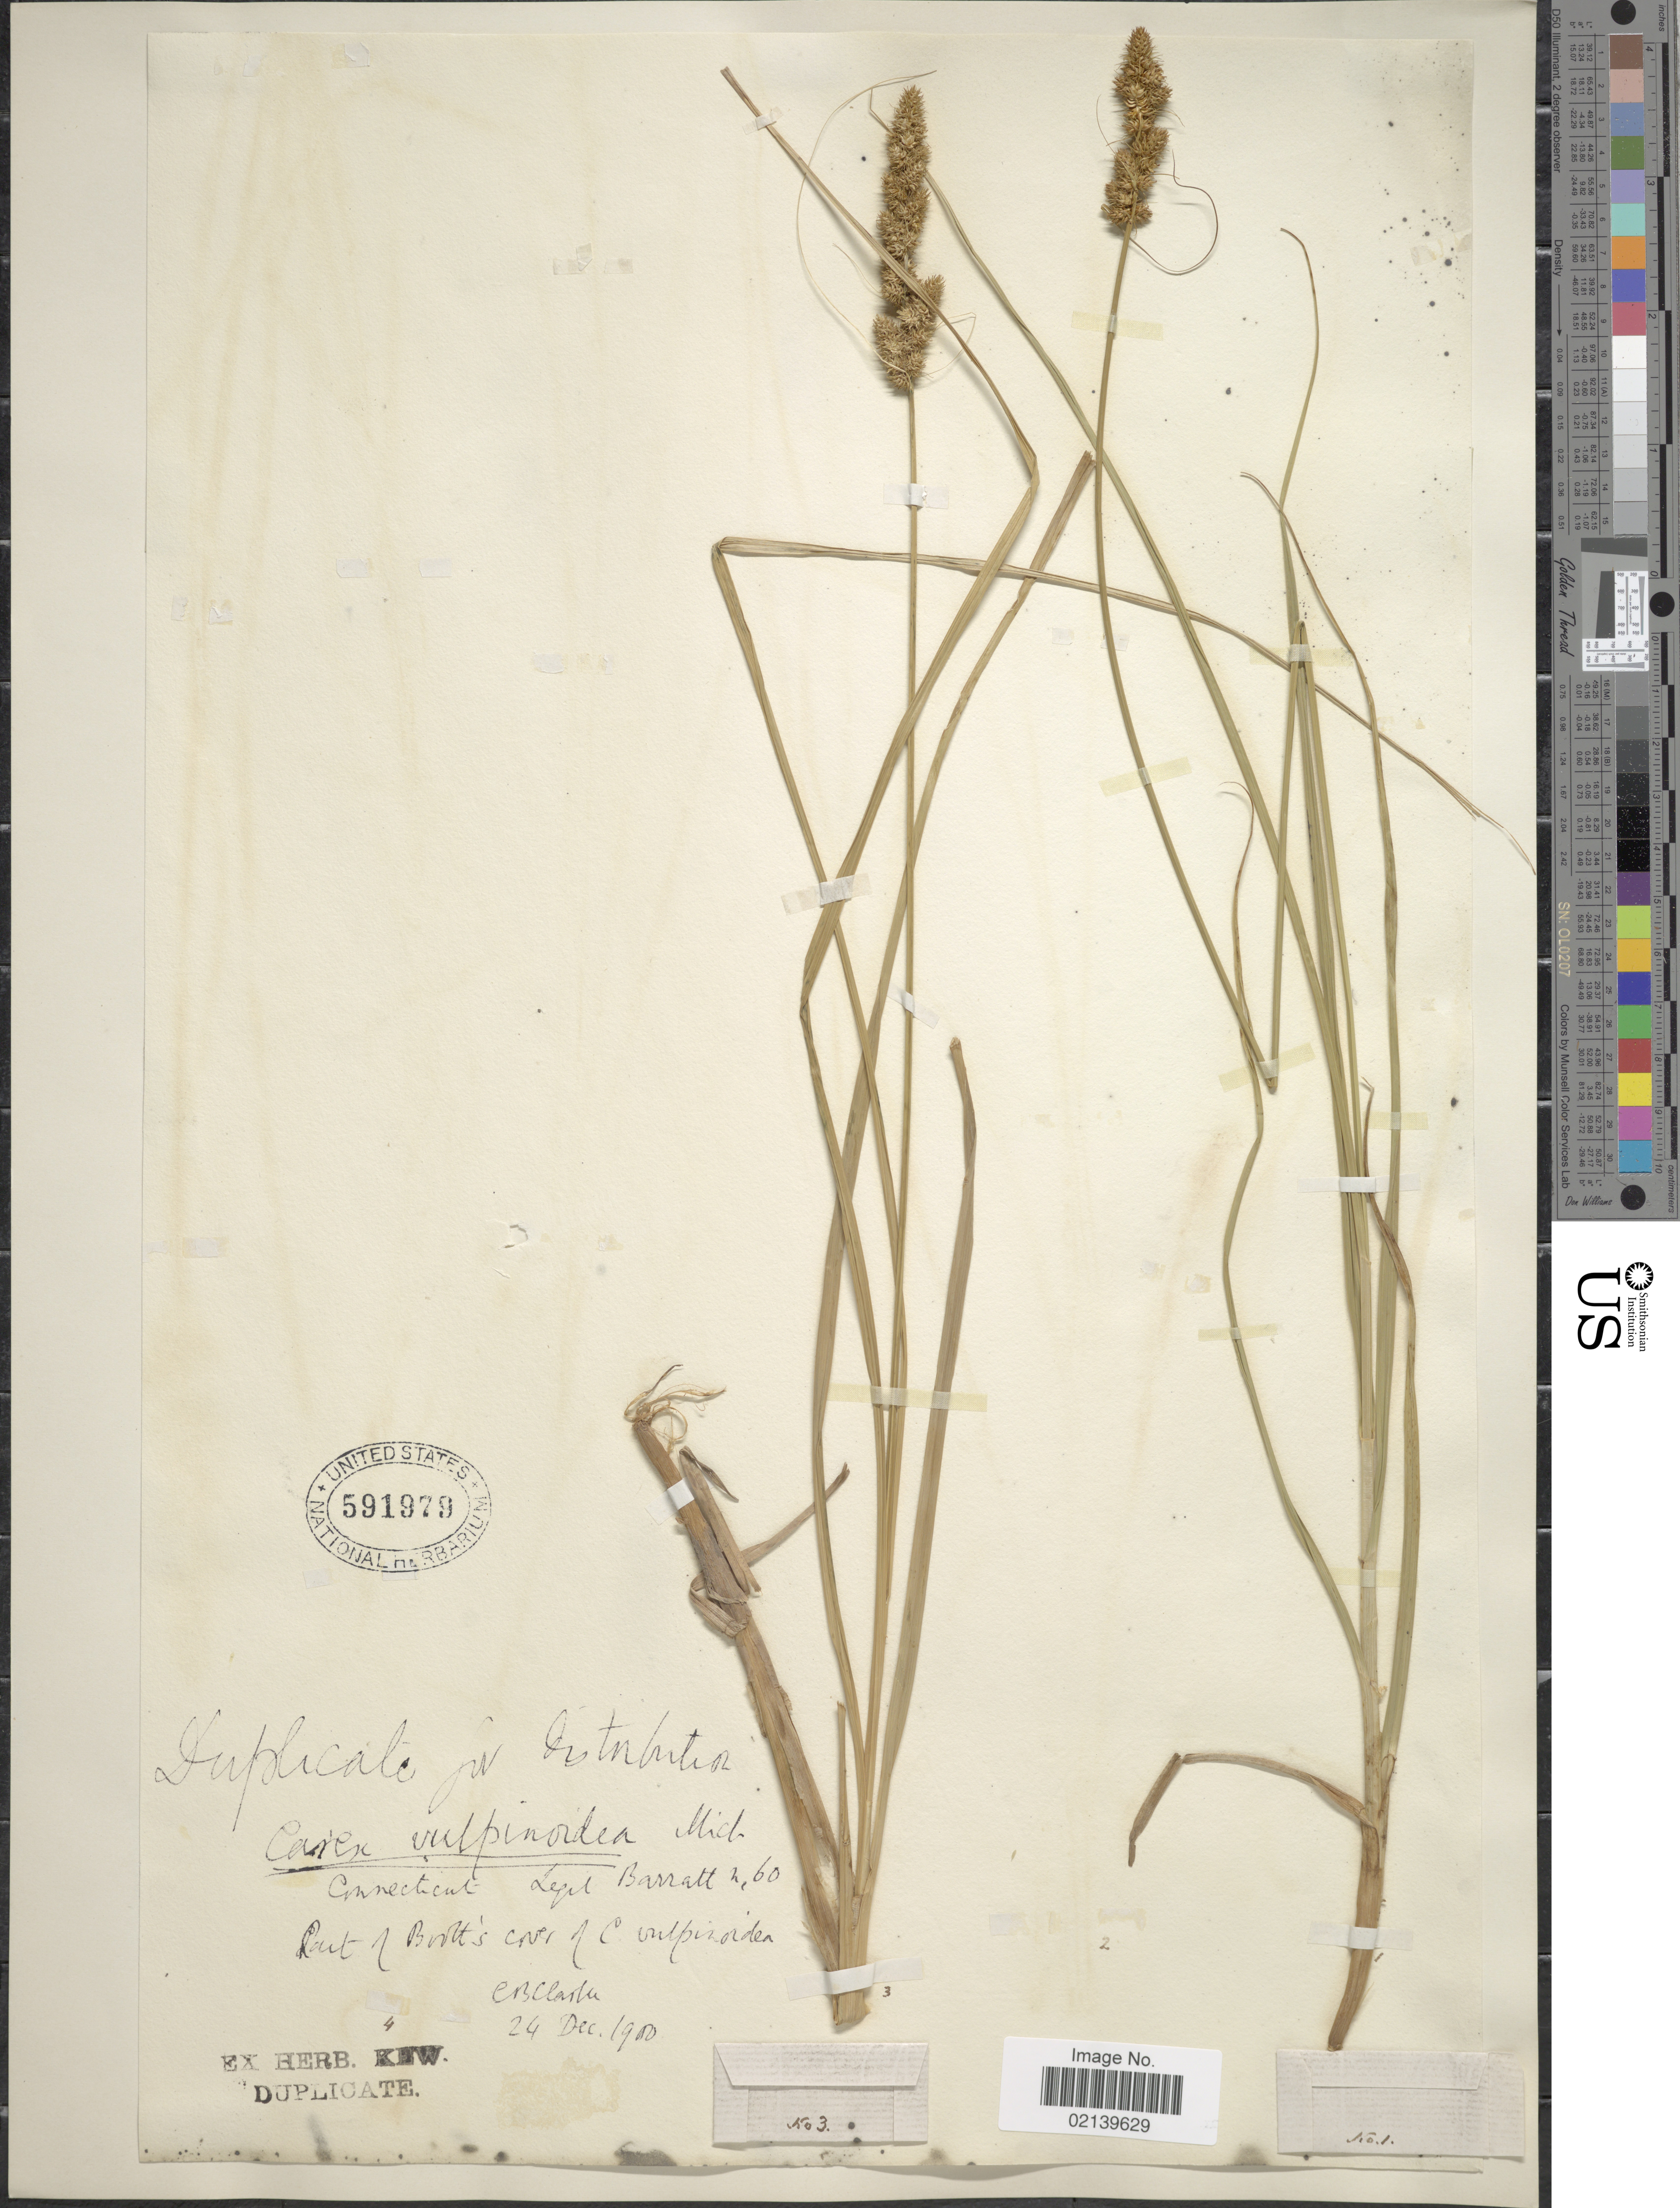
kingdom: Plantae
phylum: Tracheophyta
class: Liliopsida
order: Poales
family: Cyperaceae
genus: Carex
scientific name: Carex vulpinoidea Michx.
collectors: Barratt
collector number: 60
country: United States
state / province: Connecticut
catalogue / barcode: US 591979